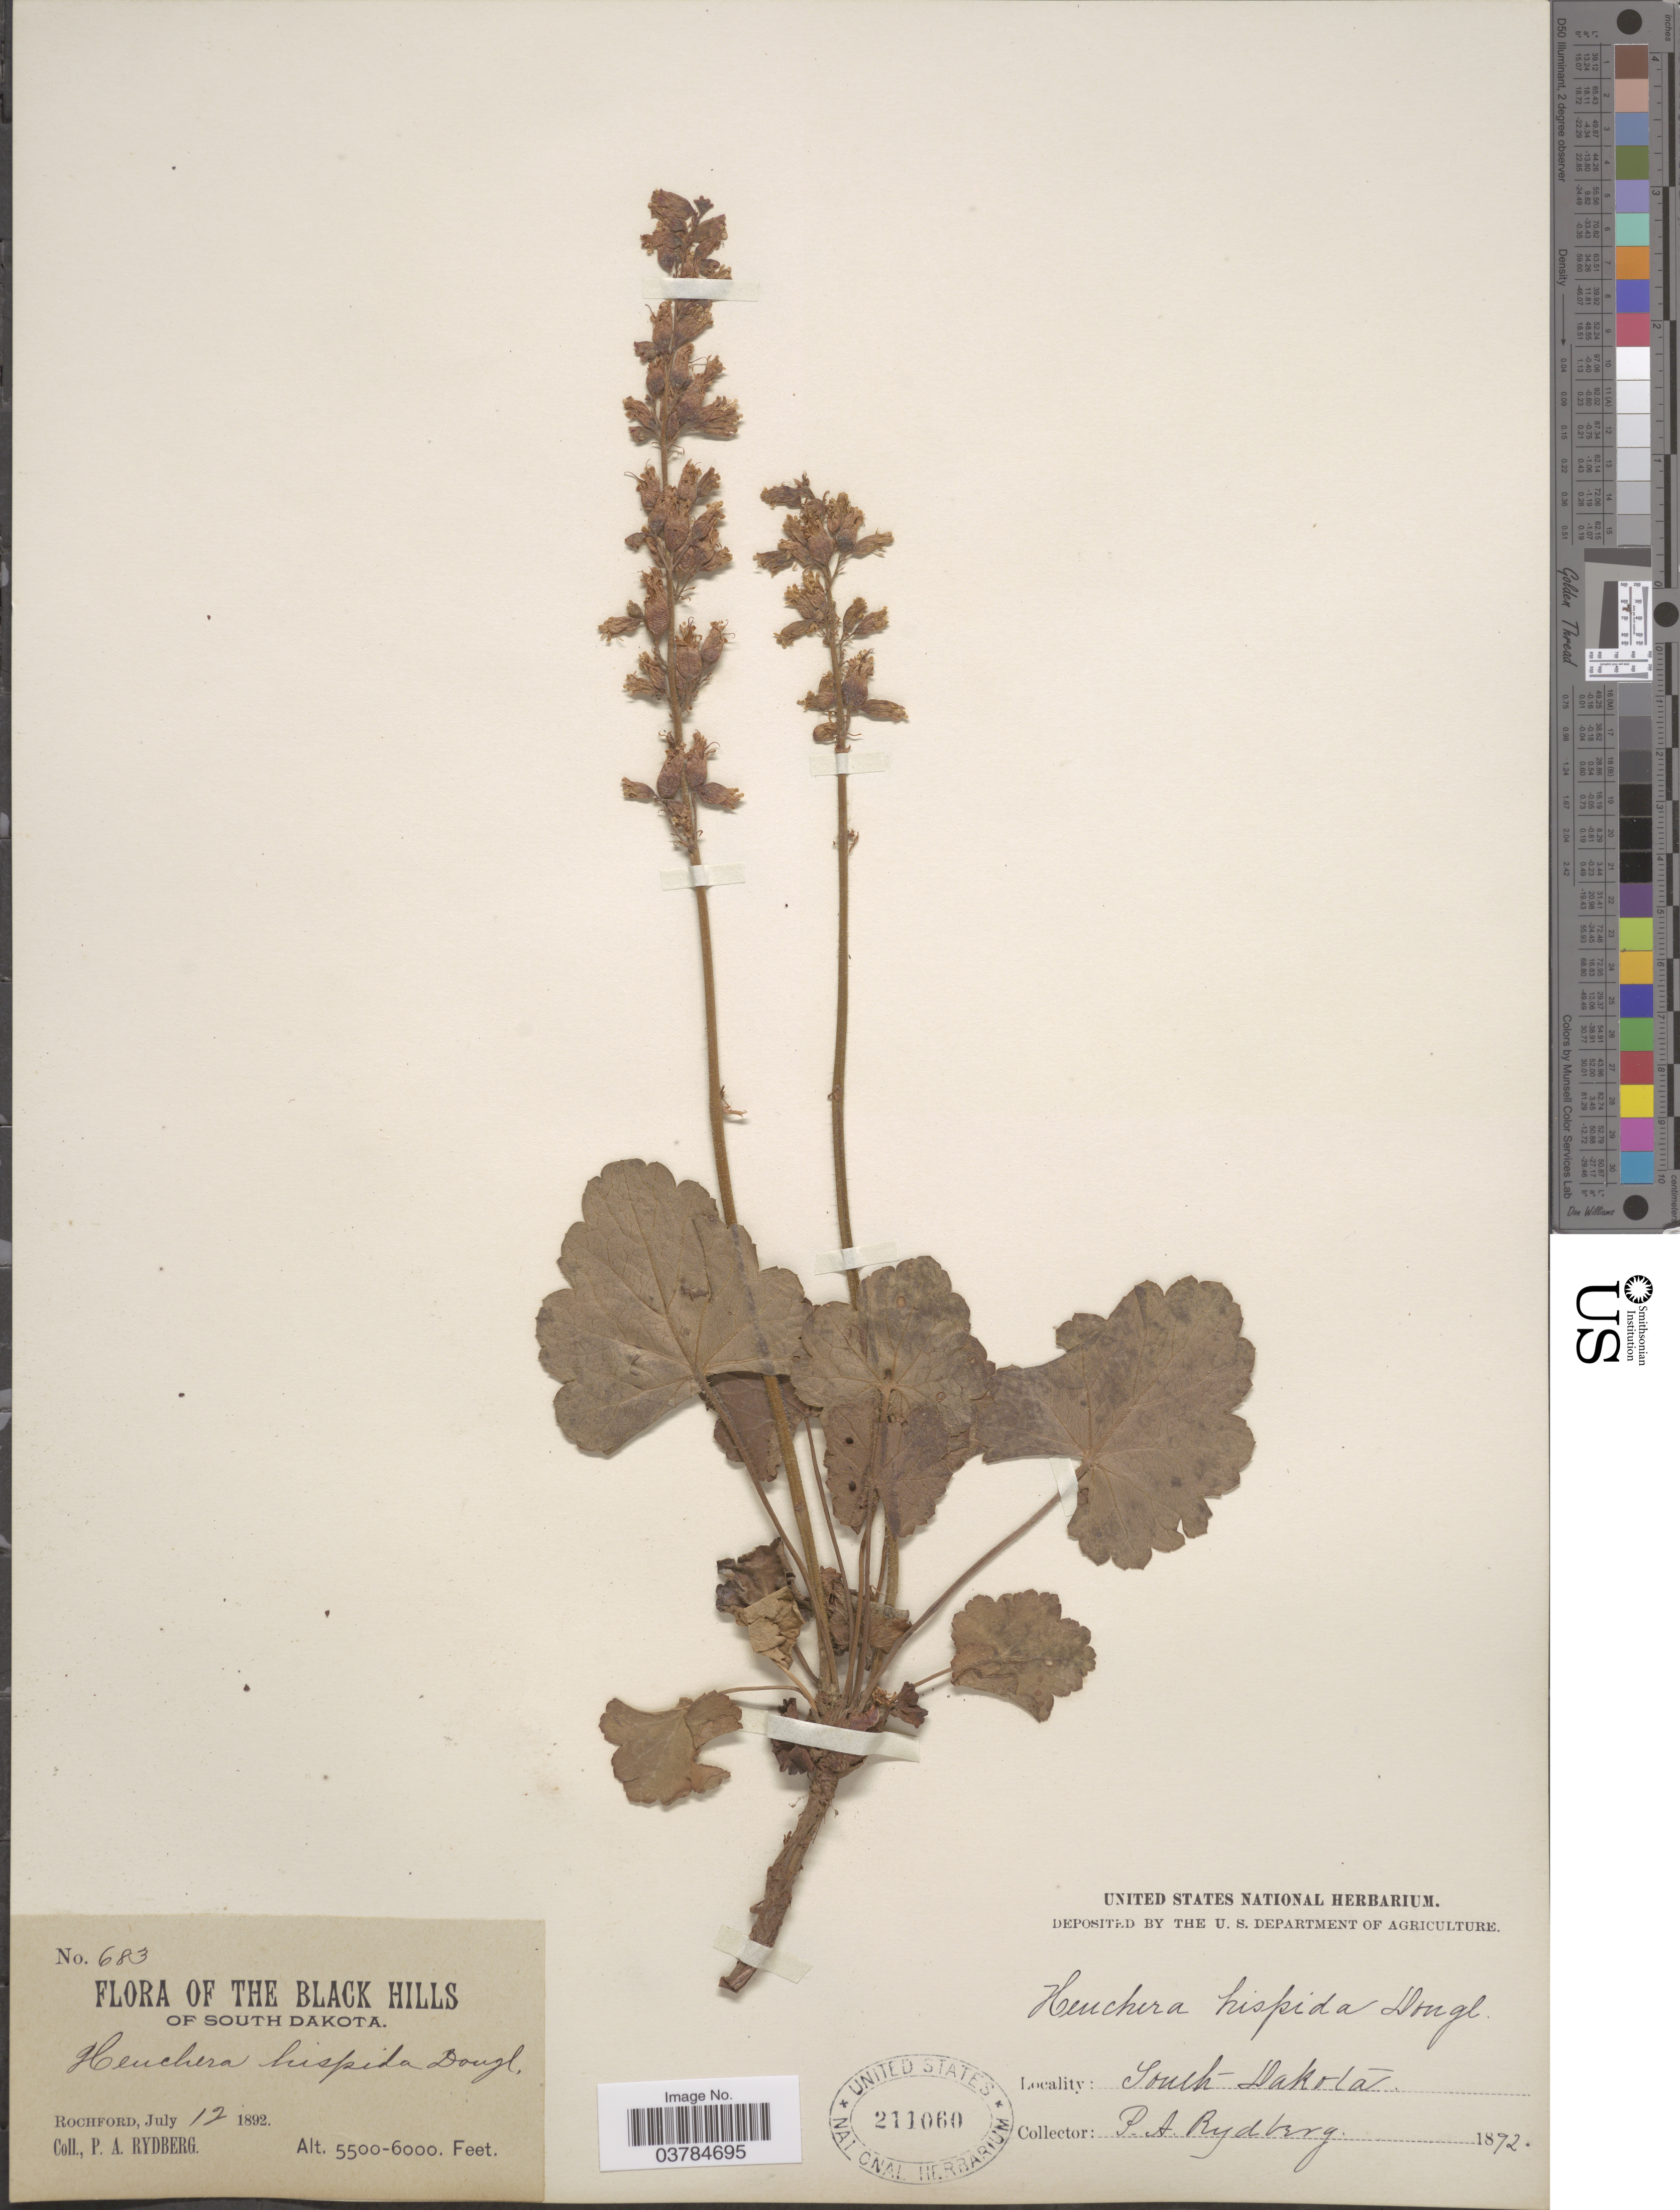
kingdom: Plantae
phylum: Tracheophyta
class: Magnoliopsida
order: Saxifragales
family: Saxifragaceae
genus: Heuchera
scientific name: Heuchera hispida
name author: Pursh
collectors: P. A. Rydberg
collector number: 683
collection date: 1892-07-12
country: United States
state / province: South Dakota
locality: The Black Hills. Rochford.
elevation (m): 1676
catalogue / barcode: US 211060